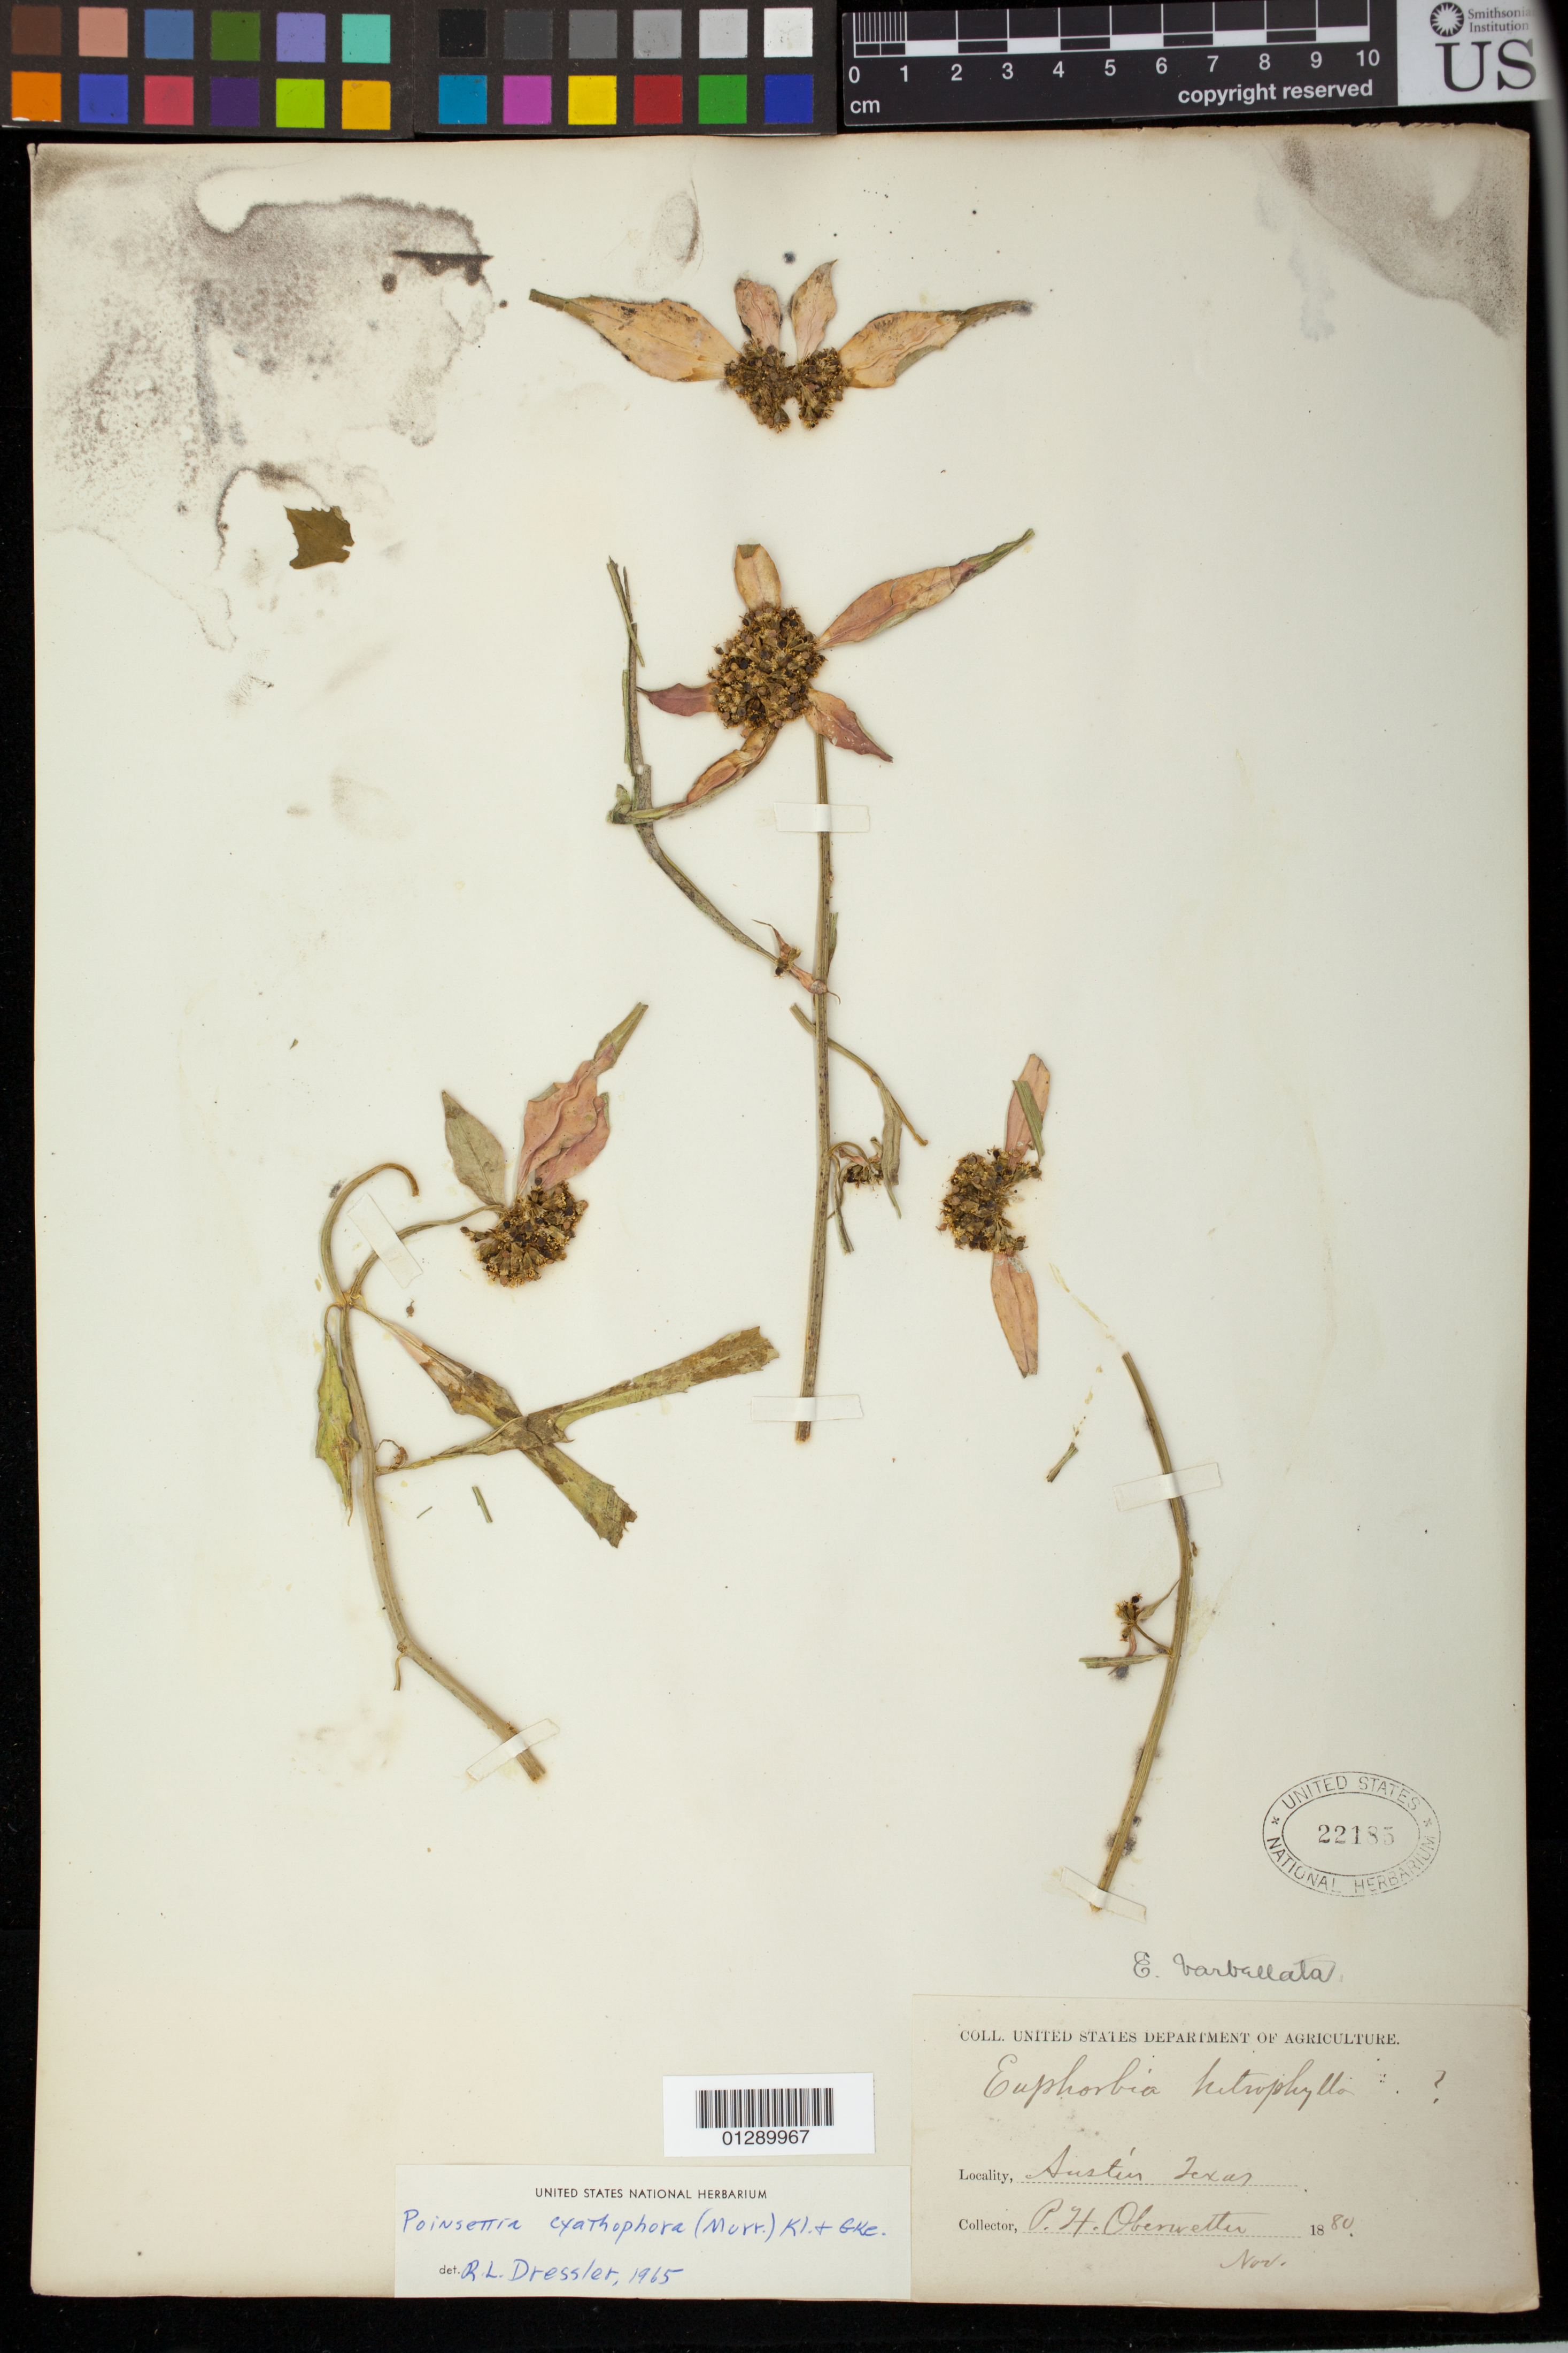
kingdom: Plantae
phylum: Tracheophyta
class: Magnoliopsida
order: Malpighiales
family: Euphorbiaceae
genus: Euphorbia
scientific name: Euphorbia heterophylla var. cyathophora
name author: (Murr.) Griseb.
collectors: P. Oberwether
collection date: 1880-11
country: United States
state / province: Texas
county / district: Travis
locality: Austin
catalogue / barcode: US 22185